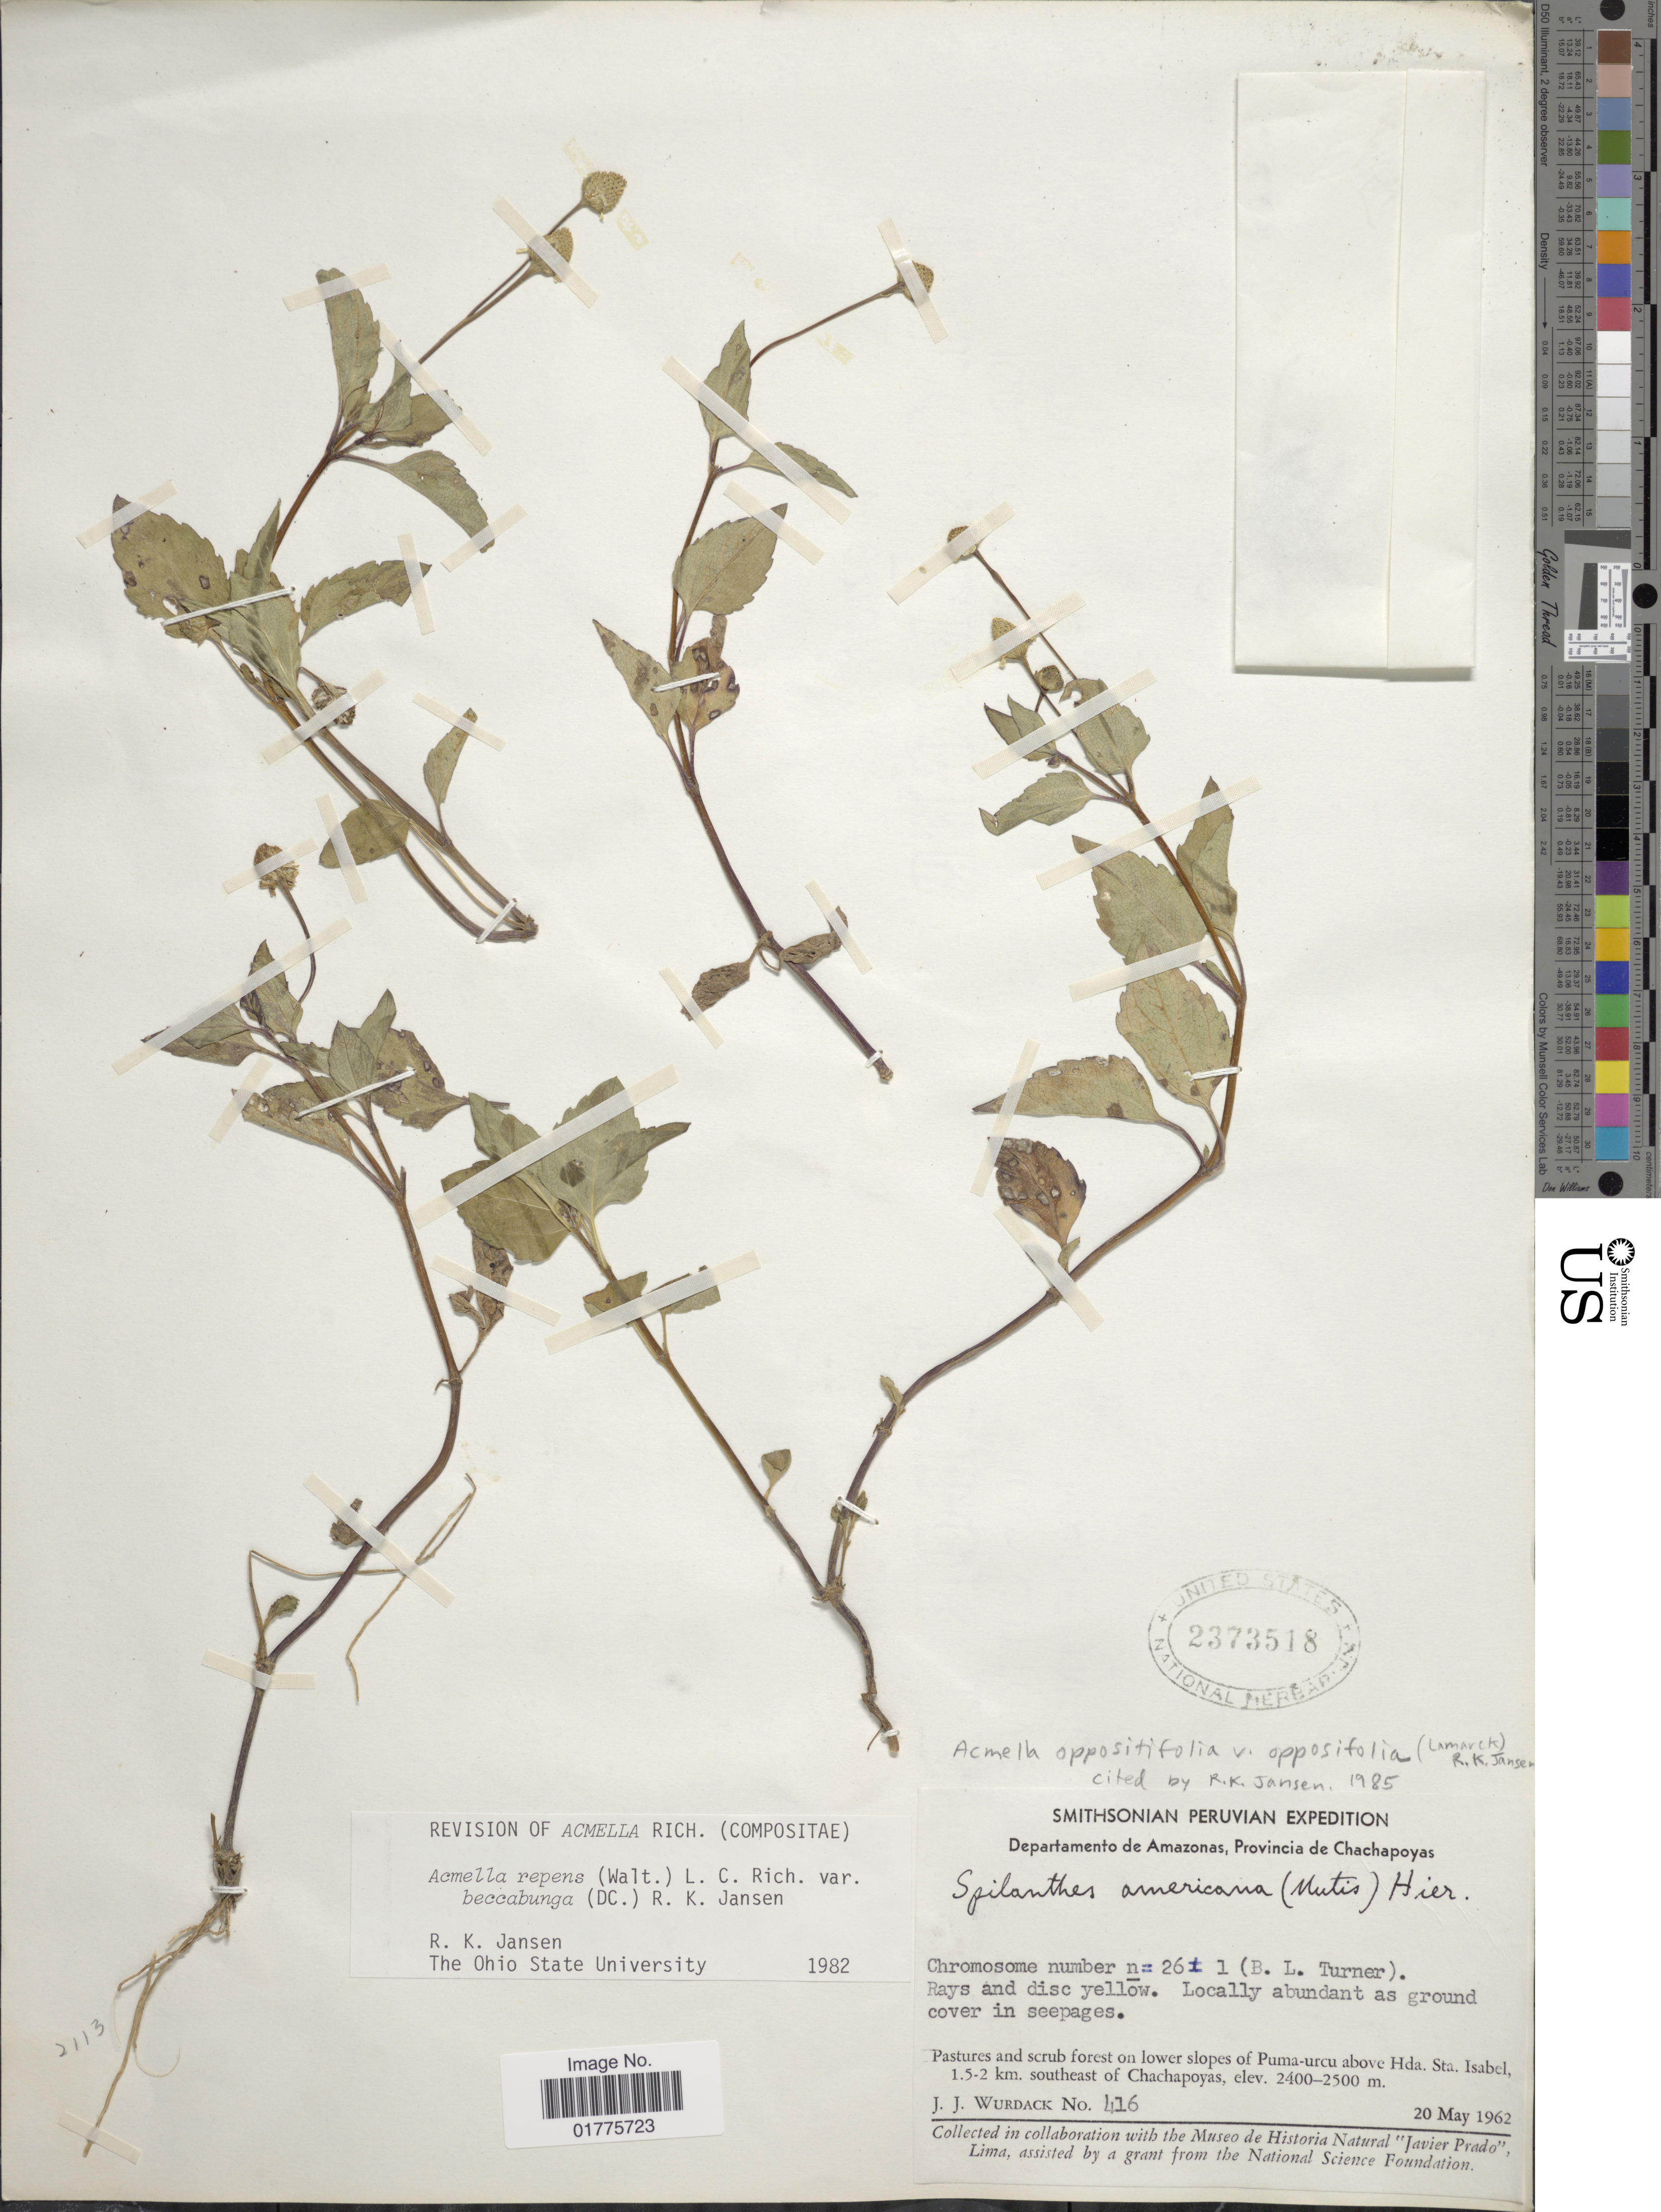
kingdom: Plantae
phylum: Tracheophyta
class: Magnoliopsida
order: Asterales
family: Asteraceae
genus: Acmella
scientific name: Acmella repens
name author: (Walter) Rich.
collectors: J. J. Wurdack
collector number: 416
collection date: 1962-05-20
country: Peru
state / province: Amazonas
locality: Provincia de Chachapoyas, pastures and scrub forest on lower slopes of Puma-urcu above Hda. Sta. Isabel, 1.5-2 km. southeast of Chachapoyas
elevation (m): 2400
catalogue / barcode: US 2373518